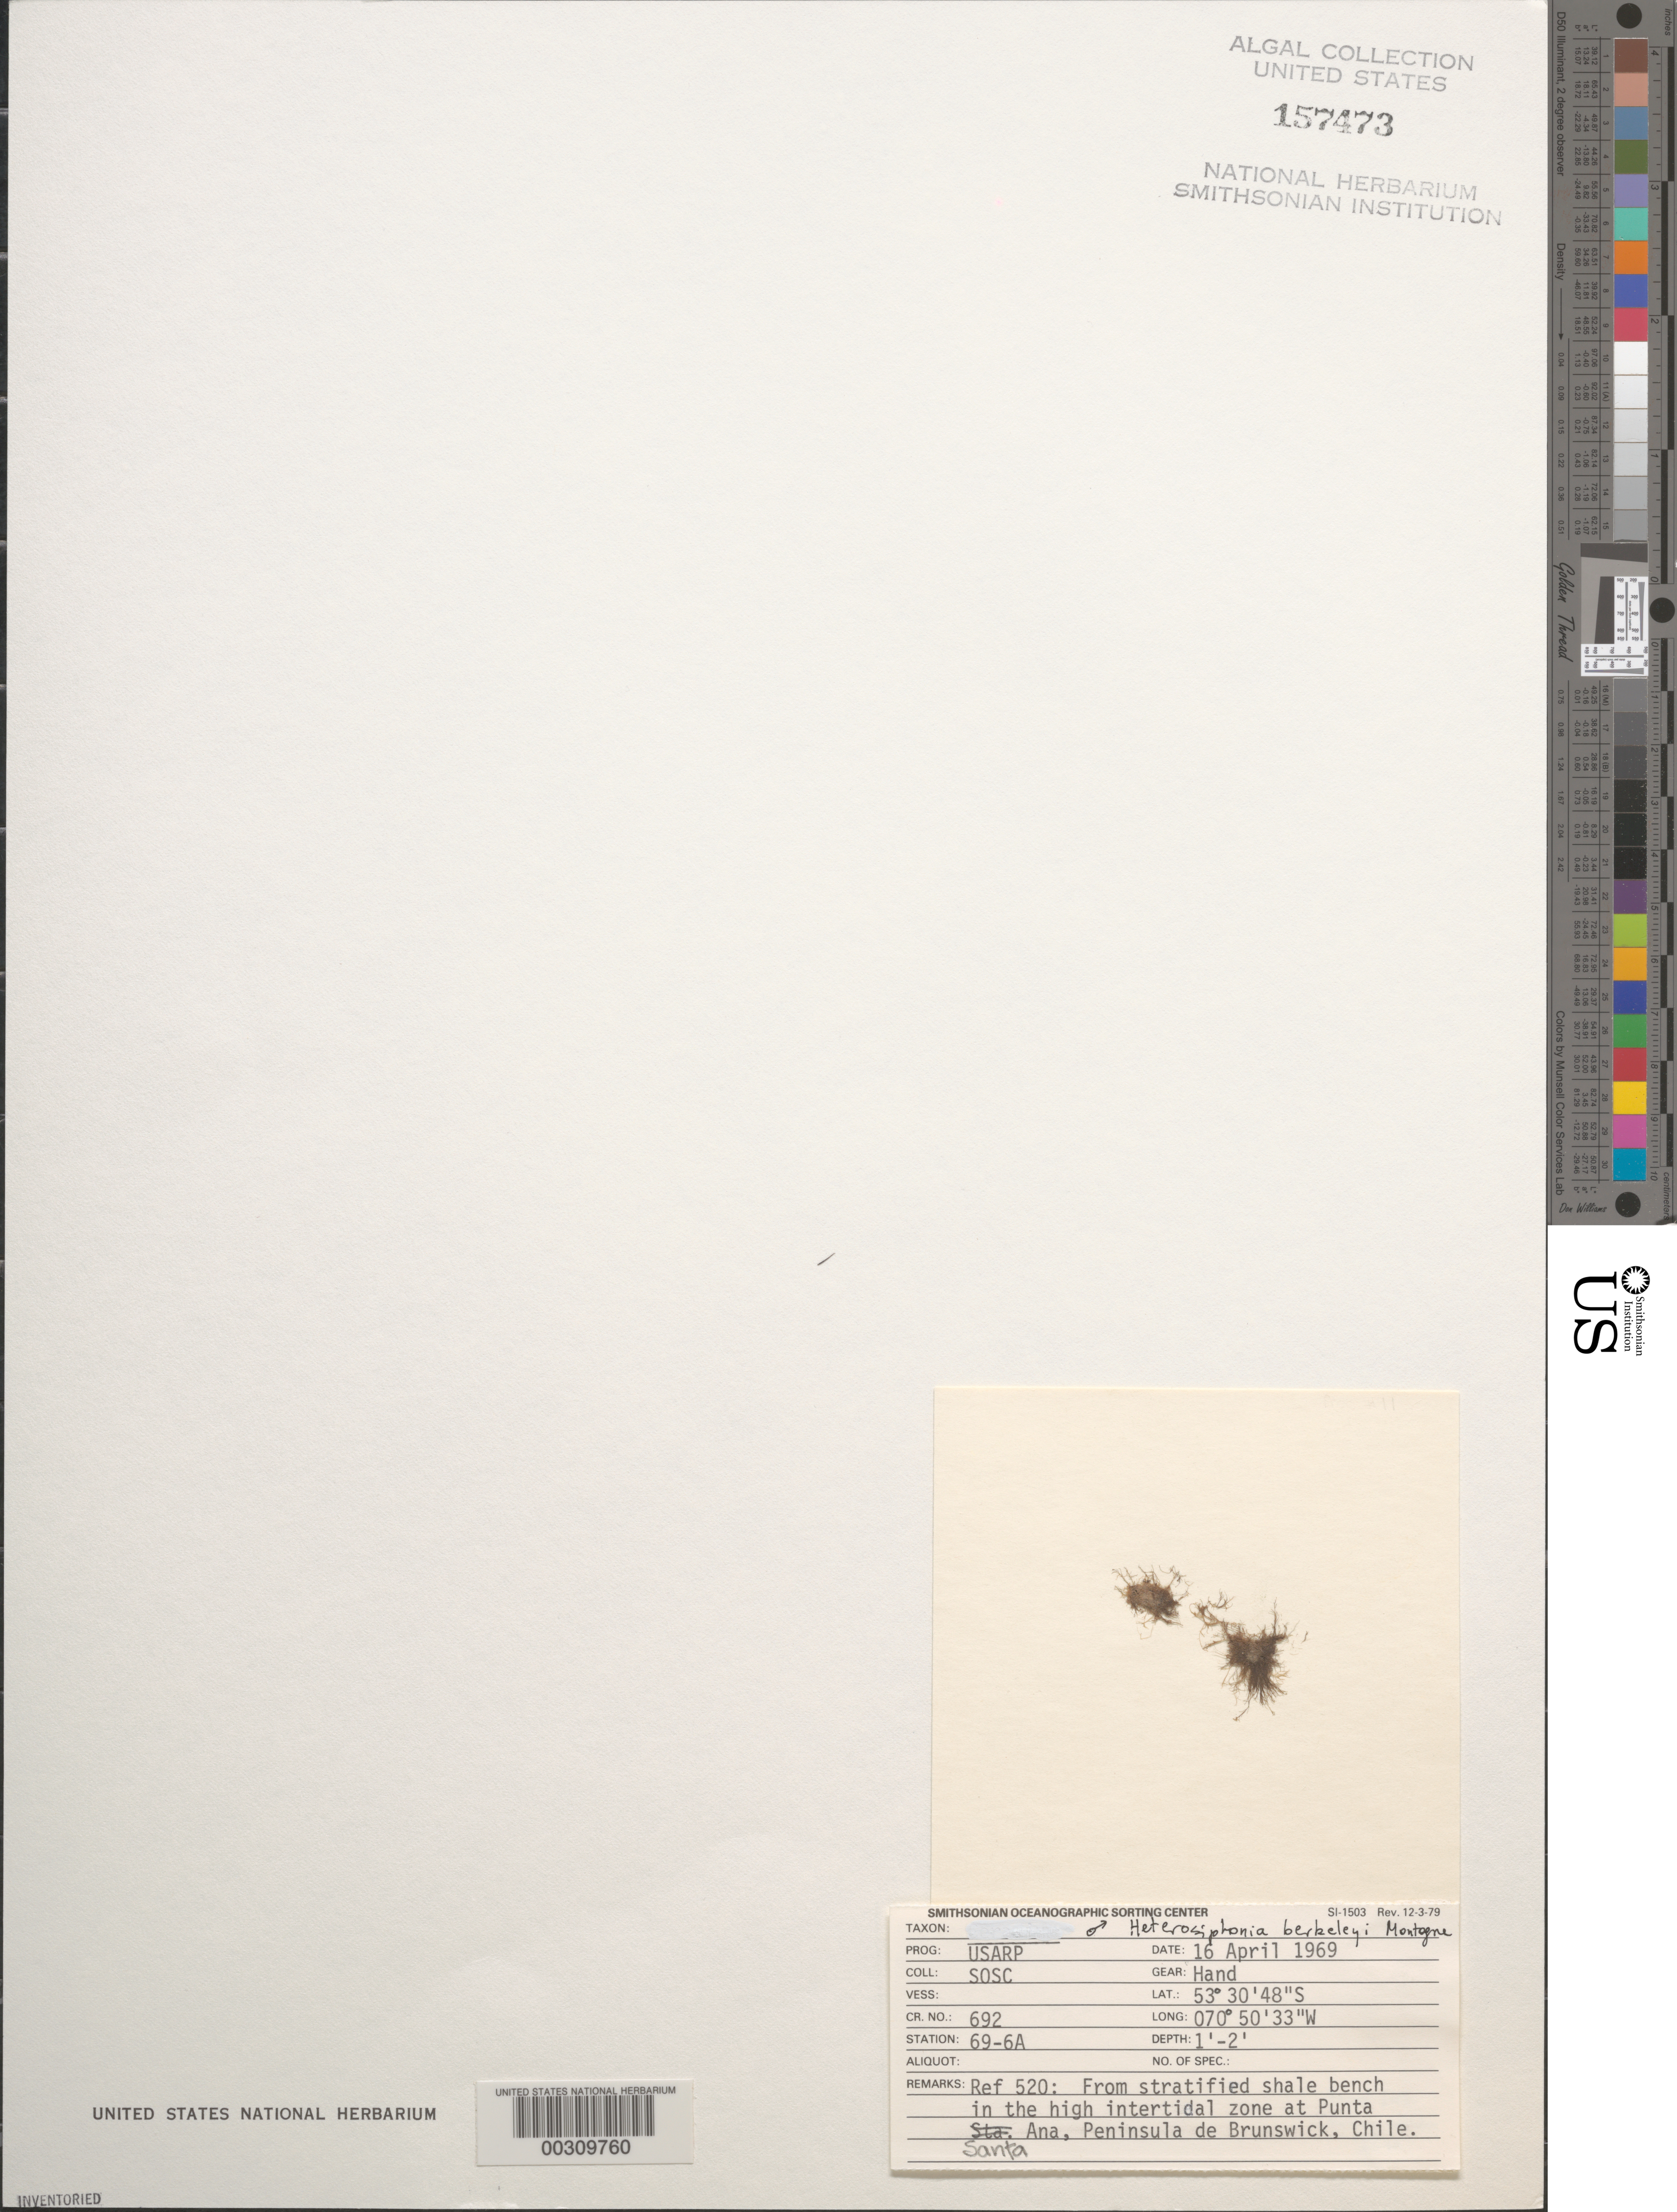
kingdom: Plantae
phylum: Rhodophyta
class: Florideophyceae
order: Ceramiales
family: Dasyaceae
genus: Heterosiphonia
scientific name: Heterosiphonia berkeleyi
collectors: SOSC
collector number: Station 69-6a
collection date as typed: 16 Apr 1969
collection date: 1969-04-16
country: Chile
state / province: Magallanes y de la Antártica Chilena (XII)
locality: Punta santa ana, peninsula de brunswick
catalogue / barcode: US 157473